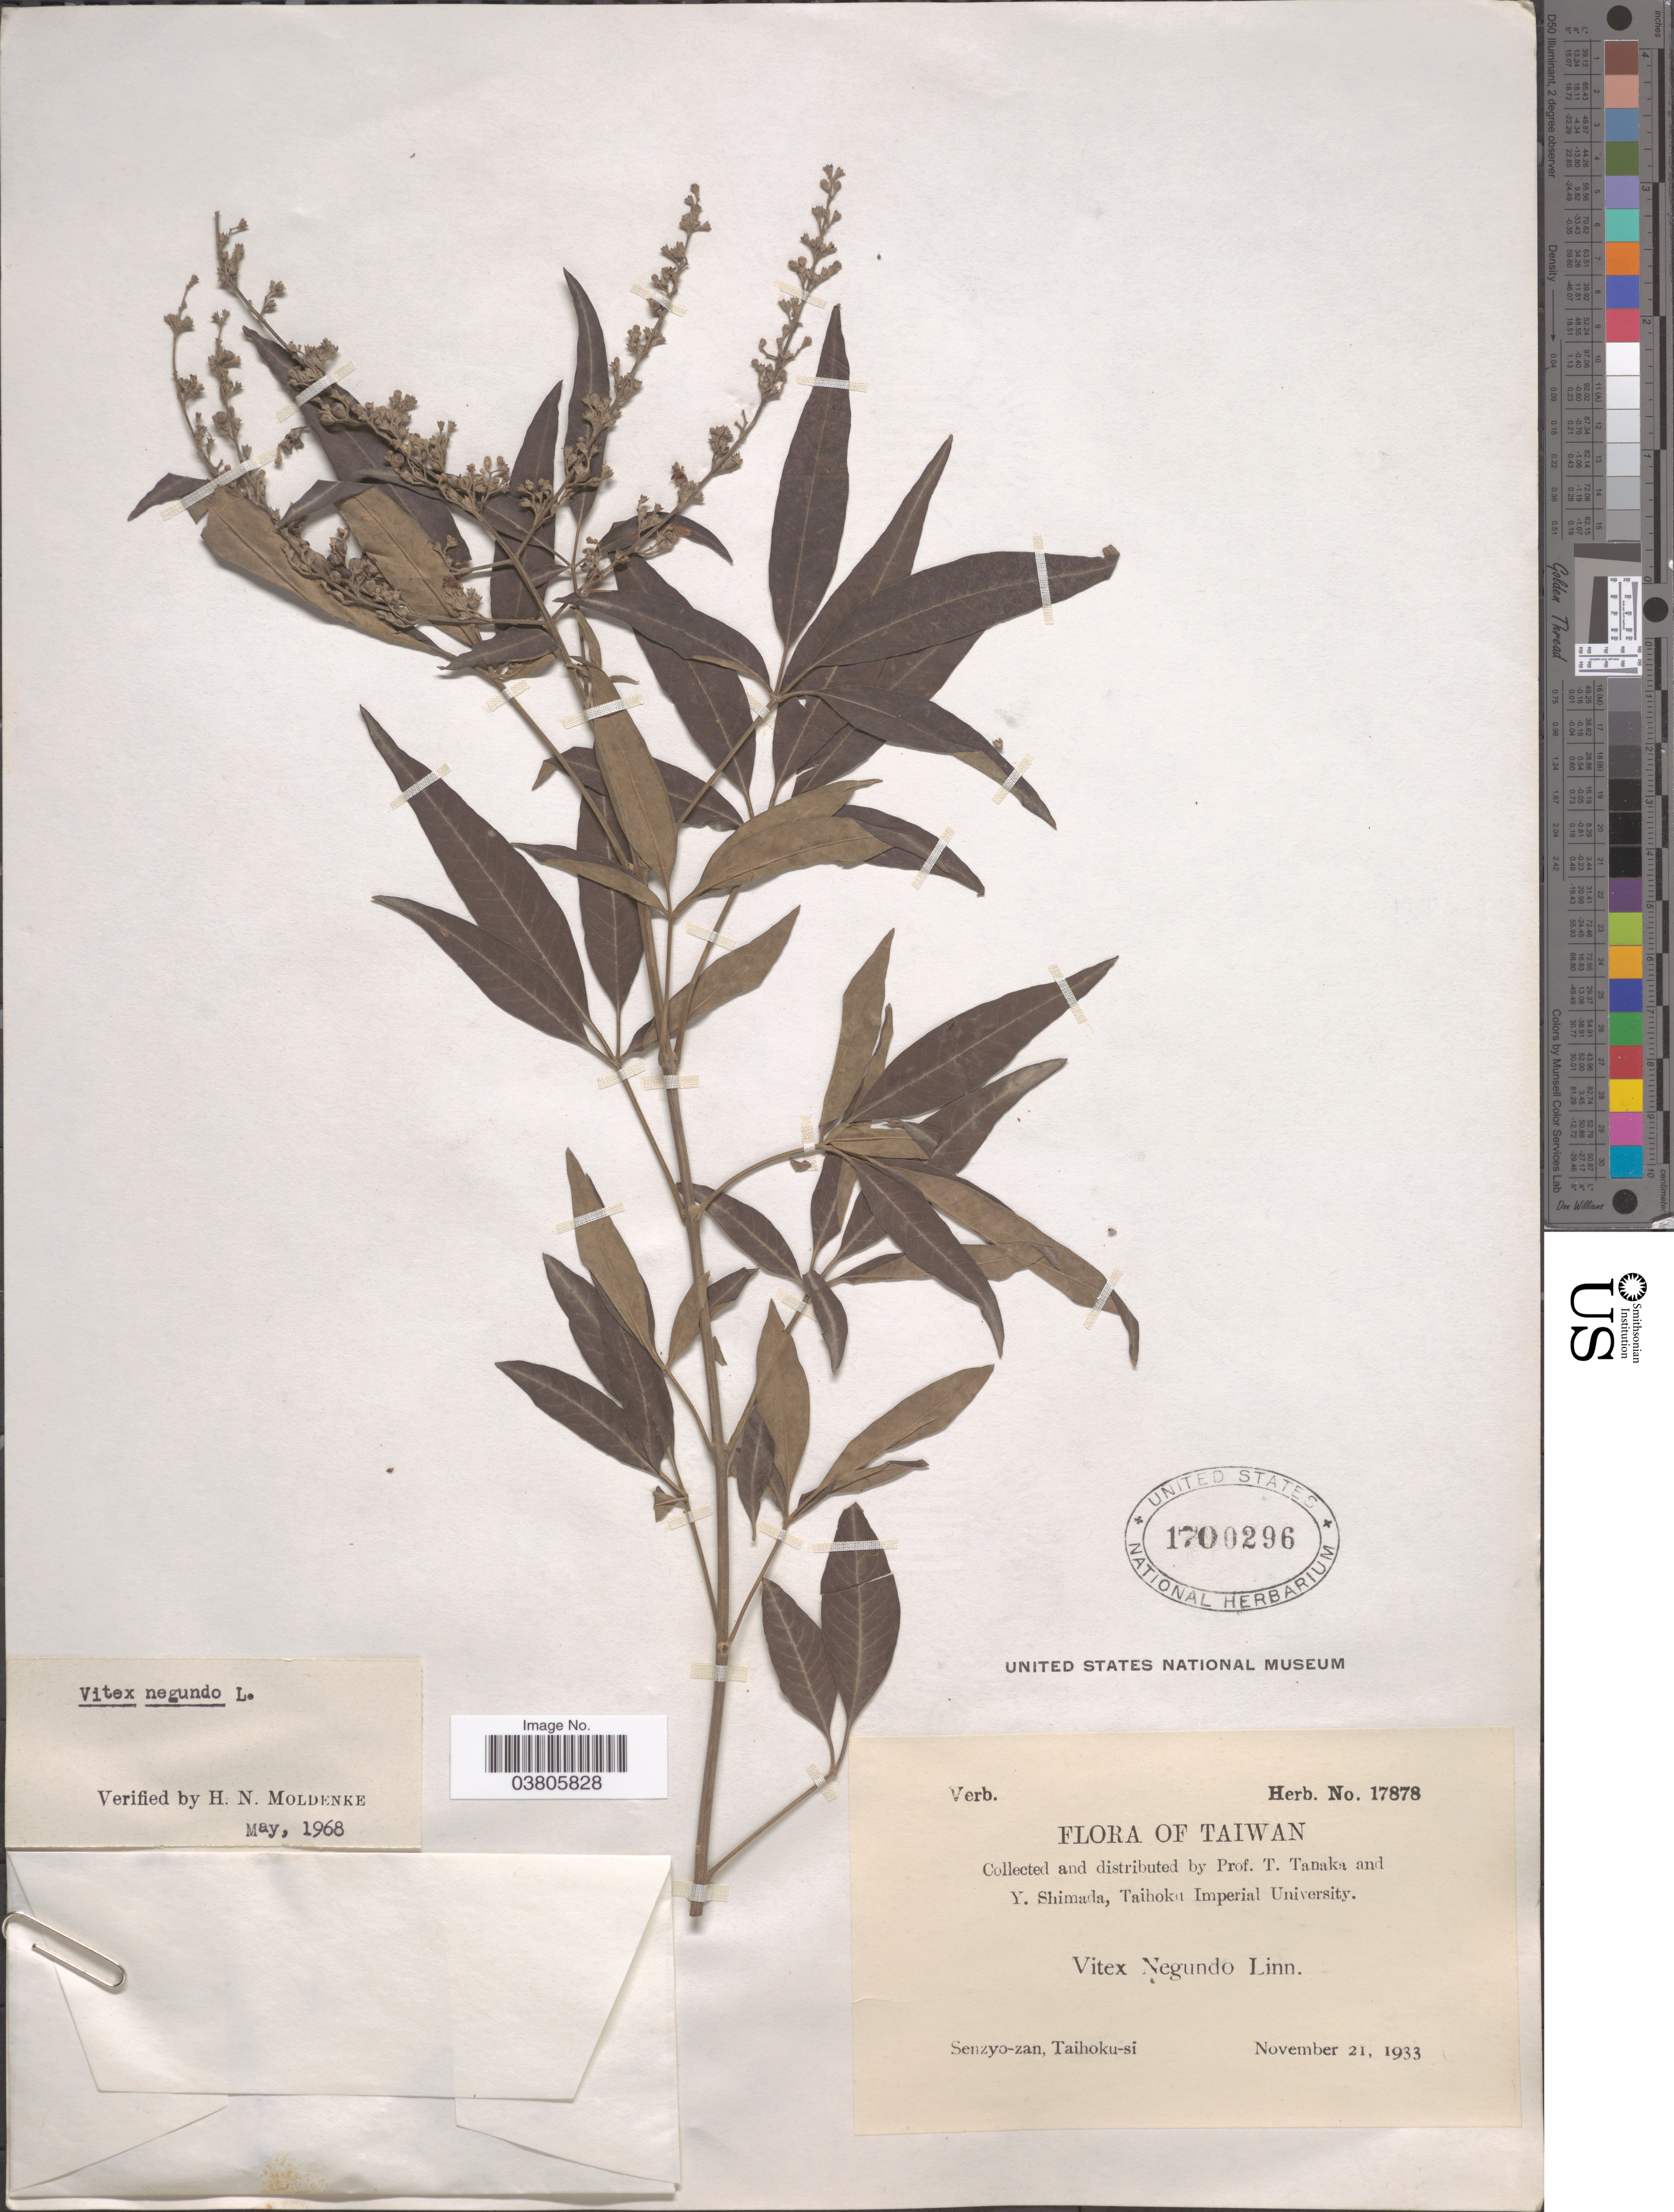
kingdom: Plantae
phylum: Tracheophyta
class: Magnoliopsida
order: Lamiales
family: Lamiaceae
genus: Vitex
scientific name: Vitex negundo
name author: L.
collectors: T. Tanaka & Y. Shimada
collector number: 17878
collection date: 1933-11-21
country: Taiwan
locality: Senzyo-zan, Taihoku-si.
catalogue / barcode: US 1700296